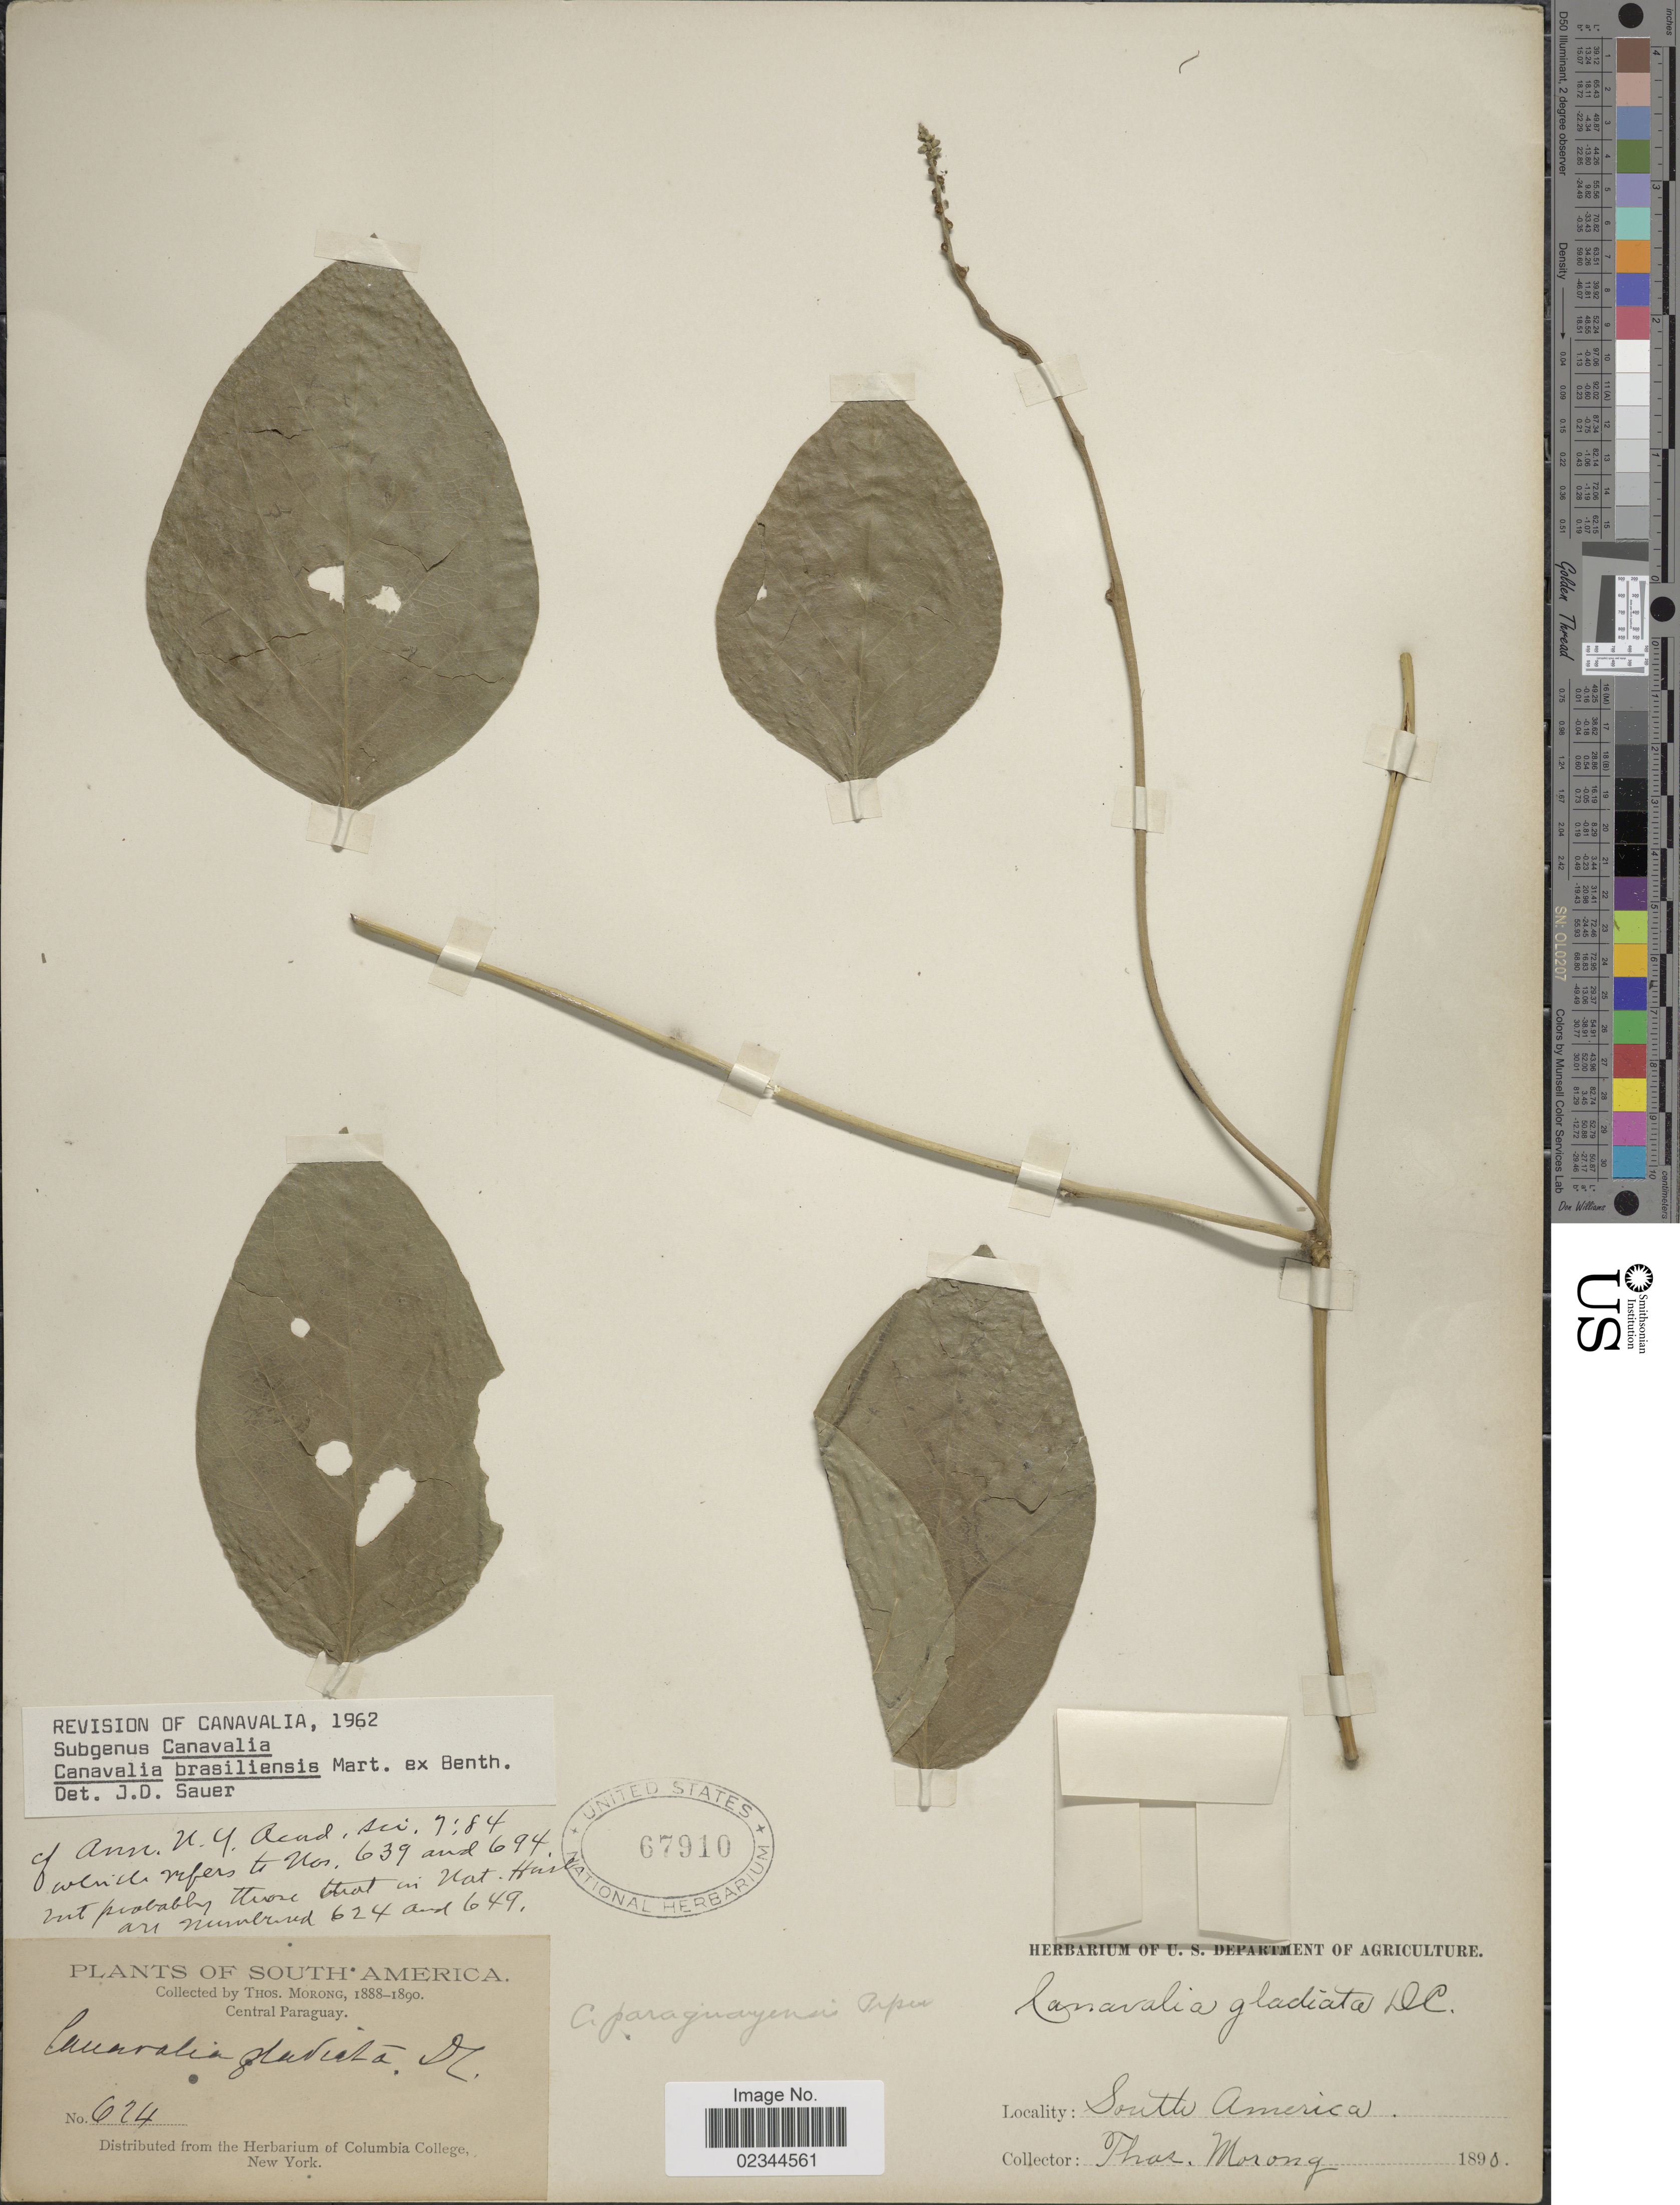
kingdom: Plantae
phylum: Tracheophyta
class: Magnoliopsida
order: Fabales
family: Fabaceae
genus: Canavalia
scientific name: Canavalia brasiliensis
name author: Mart. ex Benth.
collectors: ex herb. T. Morong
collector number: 624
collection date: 1890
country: Paraguay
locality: Central Paraguay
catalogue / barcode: US 67910